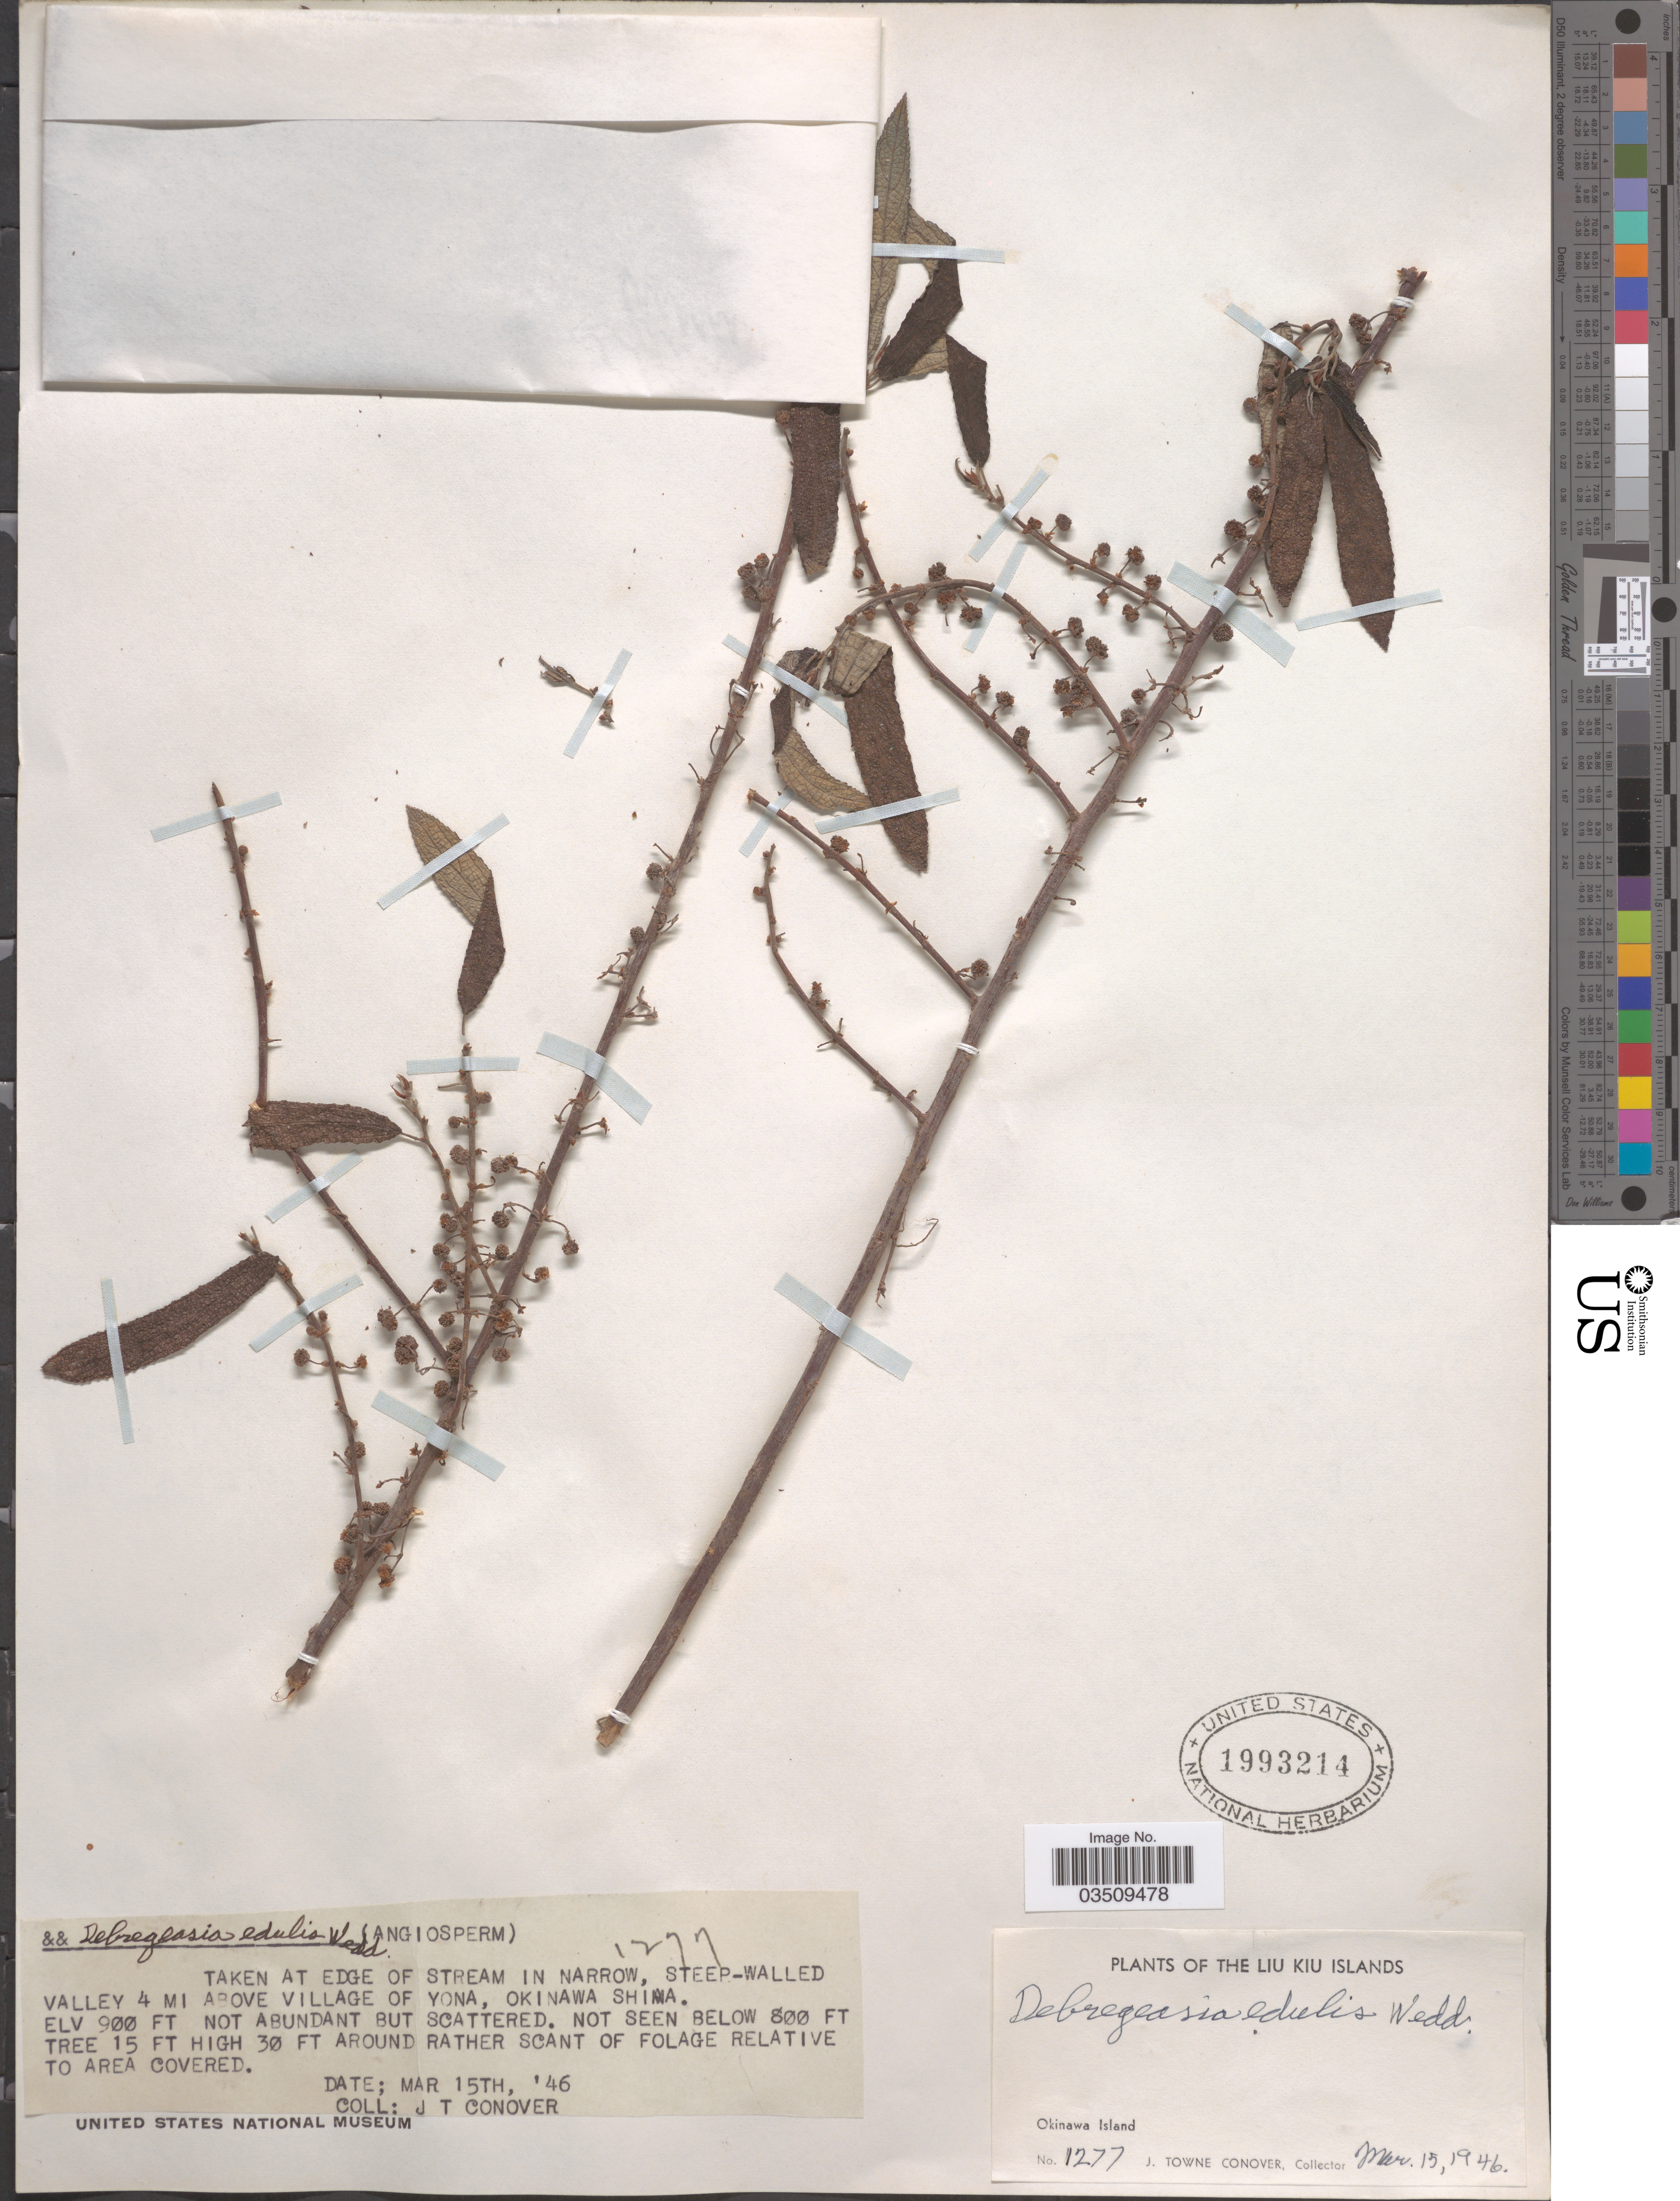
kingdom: Plantae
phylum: Tracheophyta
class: Magnoliopsida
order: Rosales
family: Urticaceae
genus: Debregeasia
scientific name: Debregeasia edulis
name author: (Siebold & Zucc.) Wedd.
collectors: J. T. Conover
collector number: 1277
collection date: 1946-03-15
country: Japan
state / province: Okinawa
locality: The Liu Kiu Islands, Okinawa Island. Steep-walled Valley 4 mi above Village of Yona, Okinawa Shima.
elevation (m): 274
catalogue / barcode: US 1993214